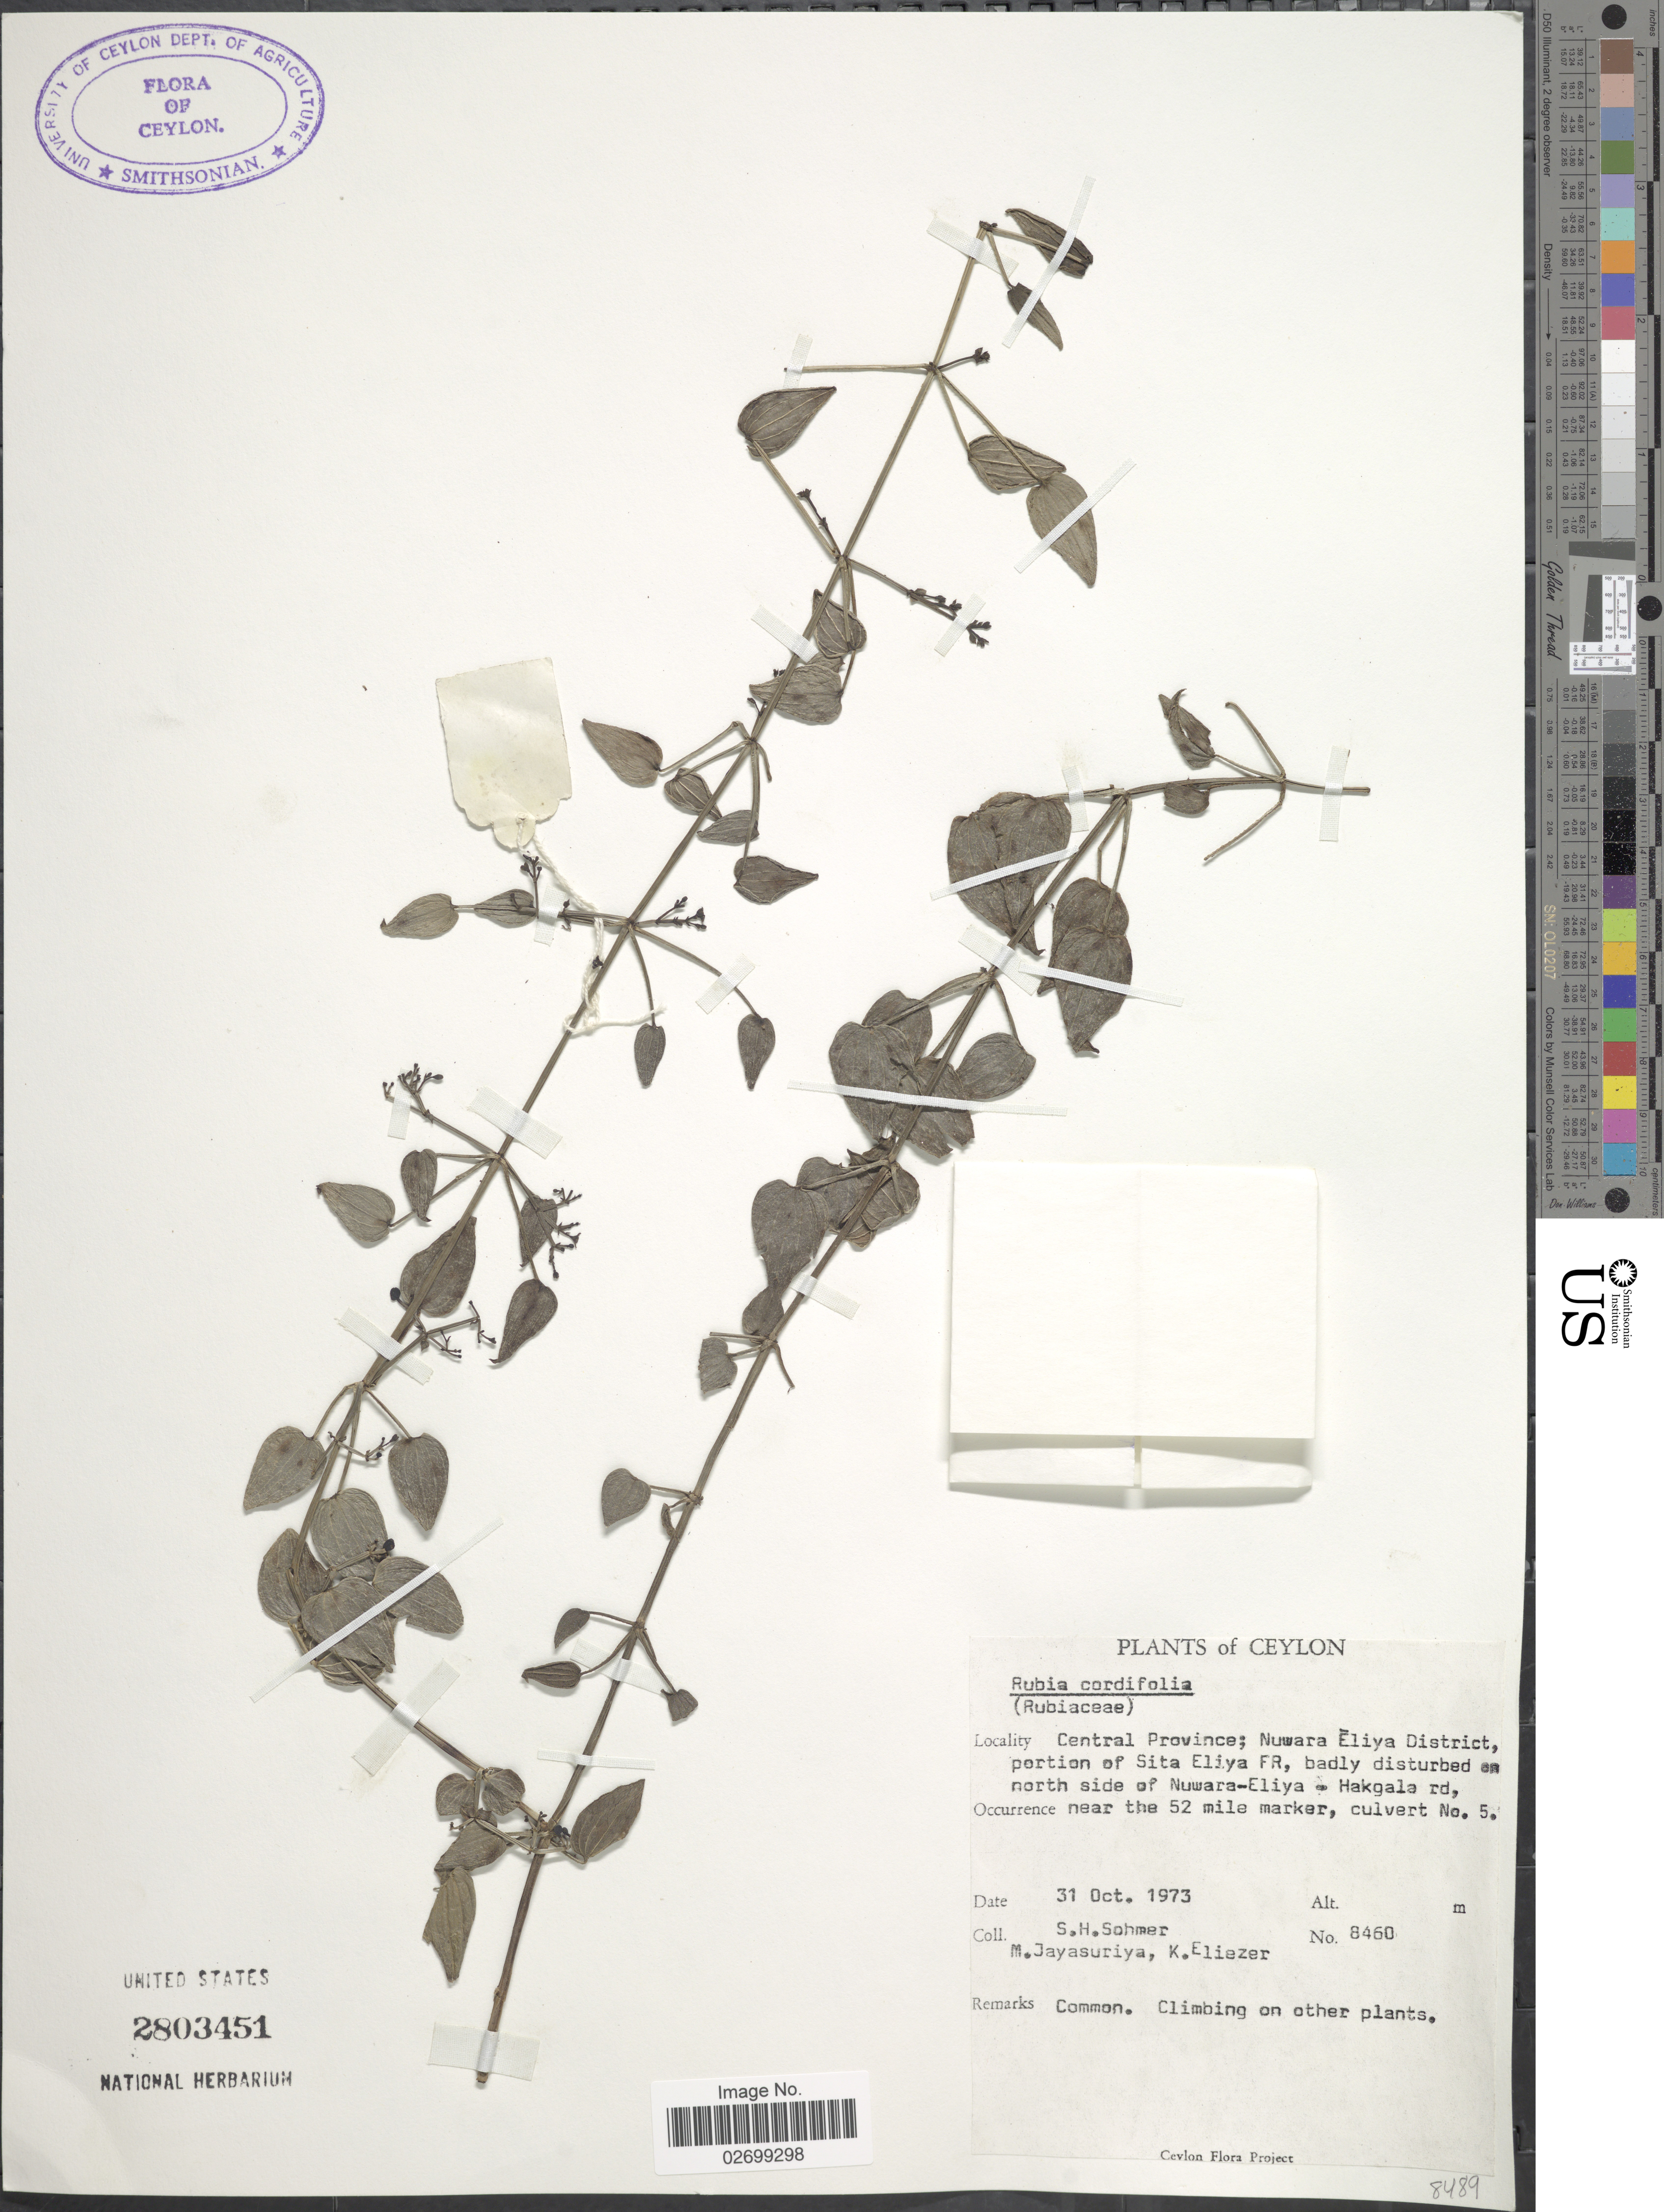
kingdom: Plantae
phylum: Tracheophyta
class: Magnoliopsida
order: Gentianales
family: Rubiaceae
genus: Rubia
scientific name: Rubia cordifolia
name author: L.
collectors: S. H. Sohmer & K. Eliezer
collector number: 8460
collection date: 1973-10-31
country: Sri Lanka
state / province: Central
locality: Ceylon, Nuwara Eliya District, portion of Sita Eliya FR, badly disturbed on north side of Nuwara-Eliya-Hakgala rd, near the 52 mile marker, culvert No.5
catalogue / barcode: US 2803451